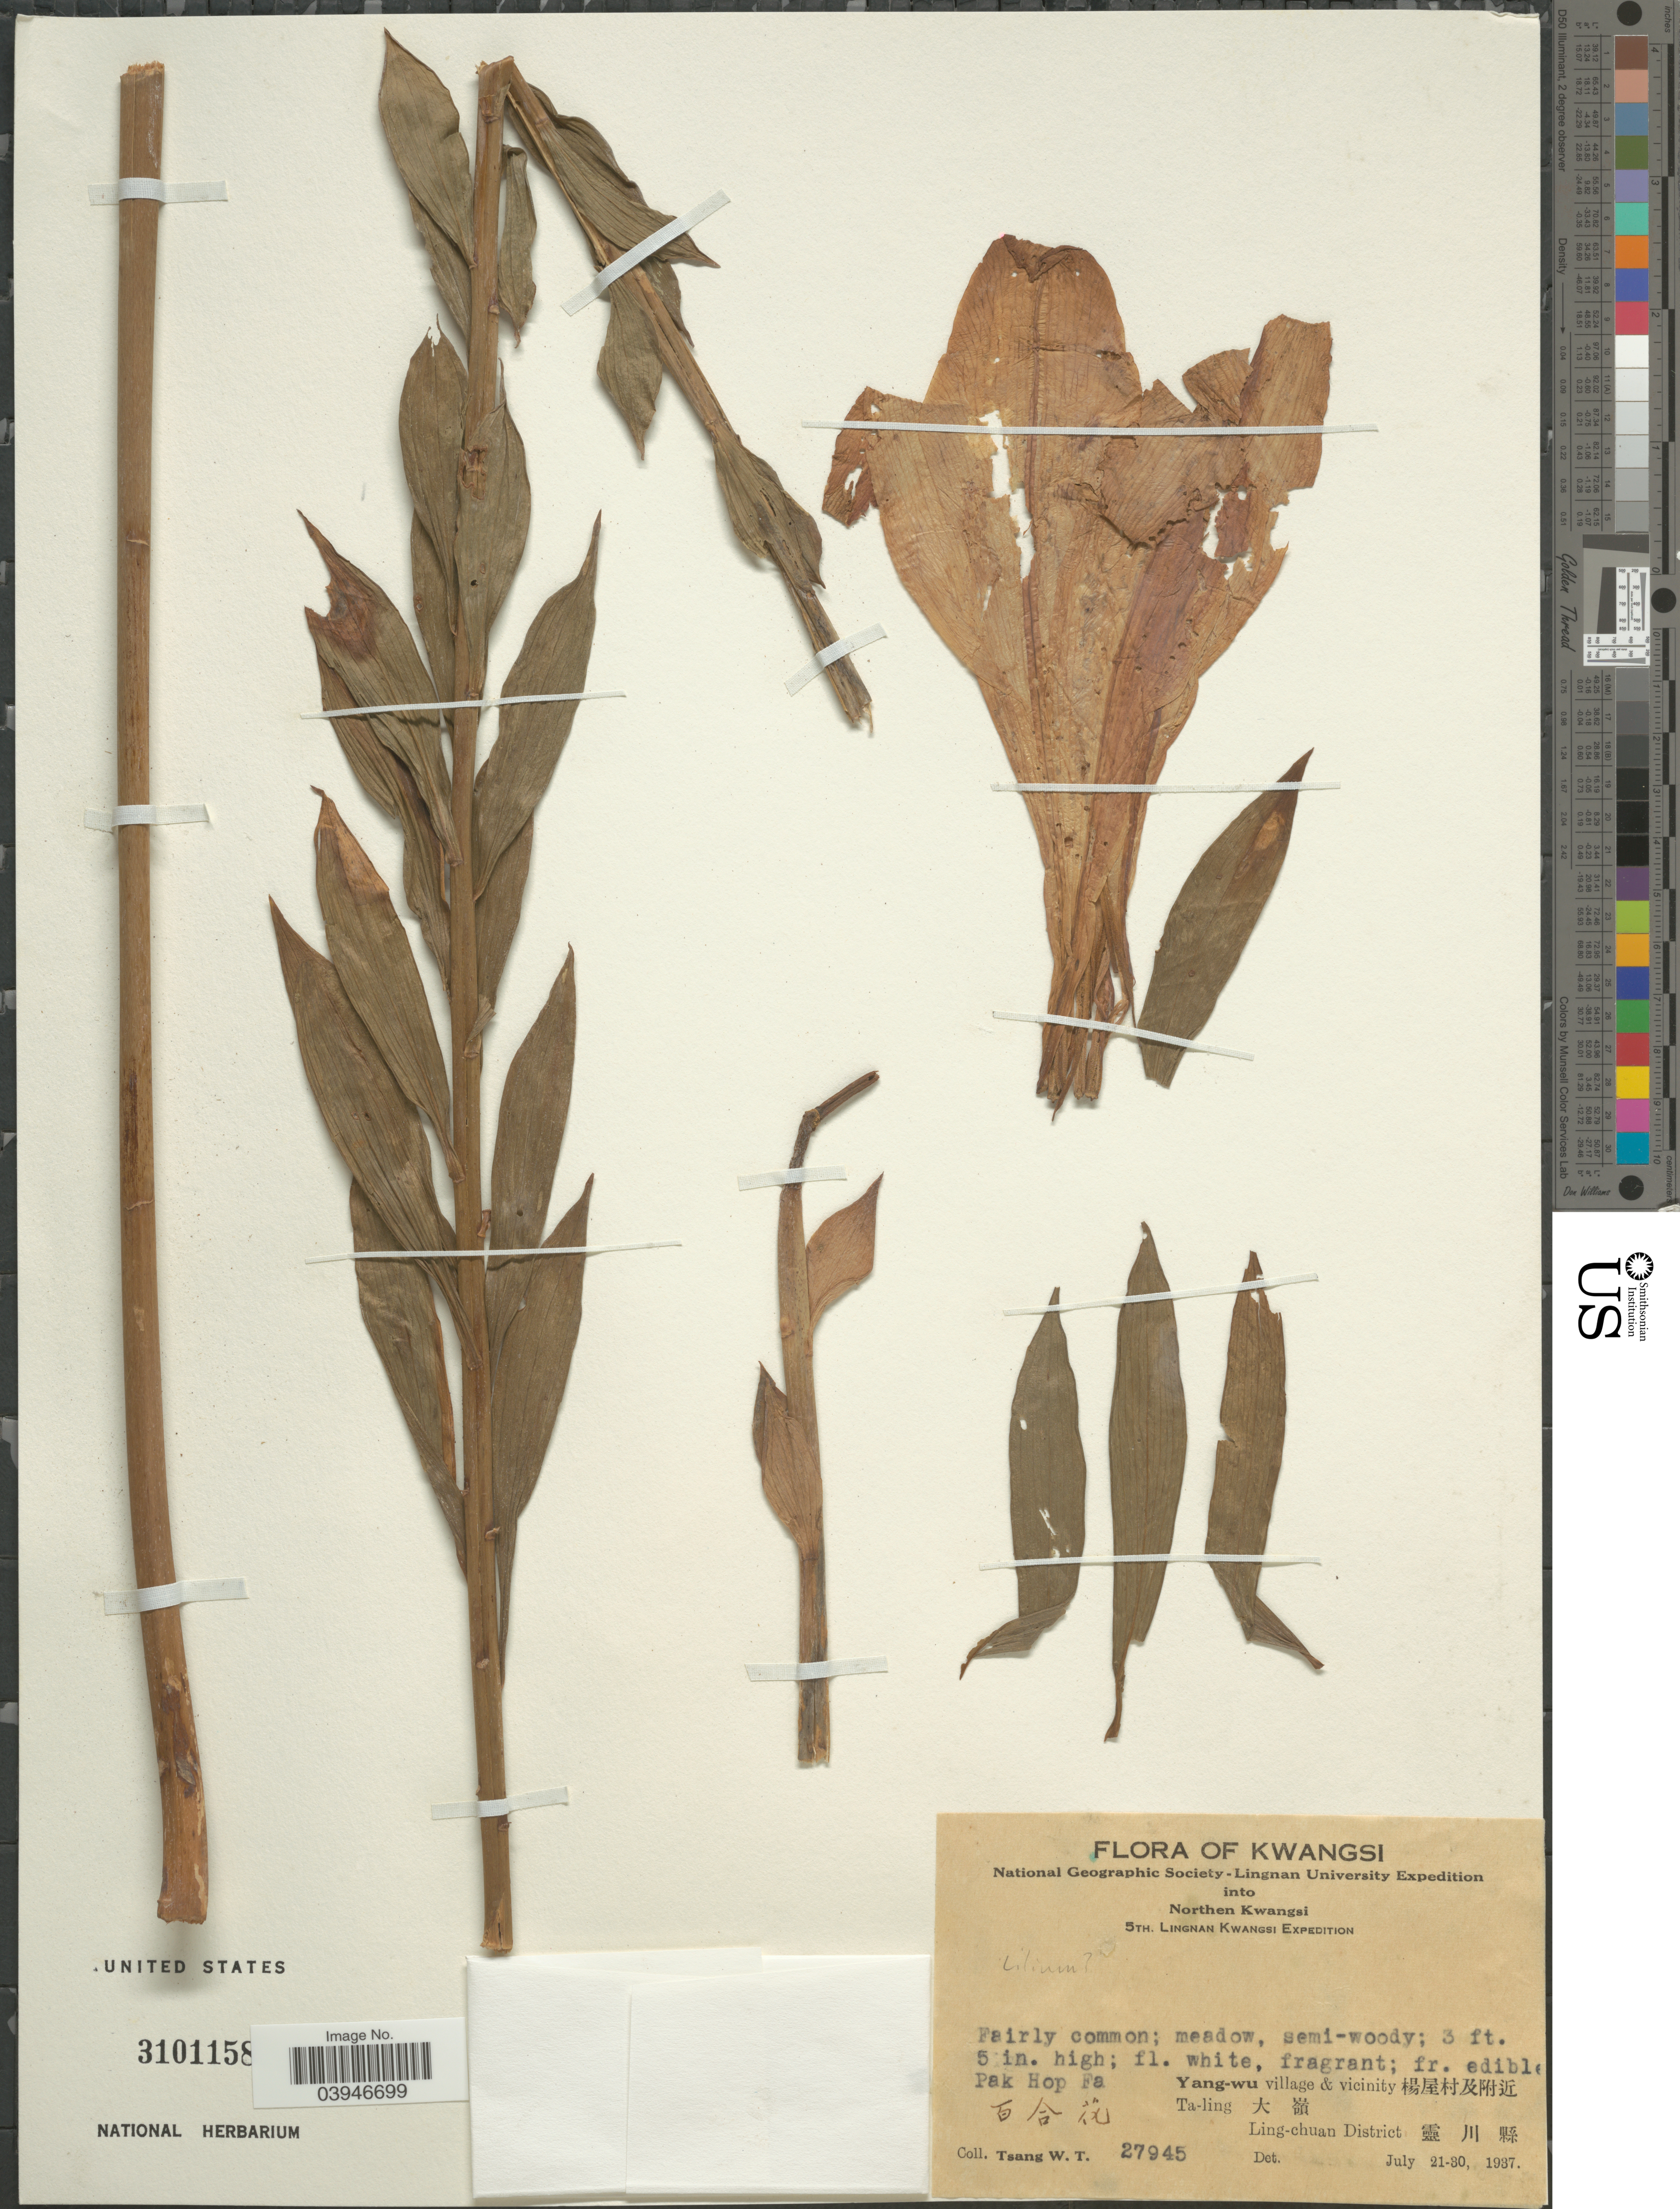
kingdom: Plantae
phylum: Tracheophyta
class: Liliopsida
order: Liliales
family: Liliaceae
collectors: W. T. Tsang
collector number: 27945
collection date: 1937-07-21/1937-07-30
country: China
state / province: Guangxi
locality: Kwangsi. Northen Kwangsi. Pak Hop Fa X. Yang-wu village & vicinity X. Ta-ling X. Ling-chuan District X.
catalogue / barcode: US 3101158